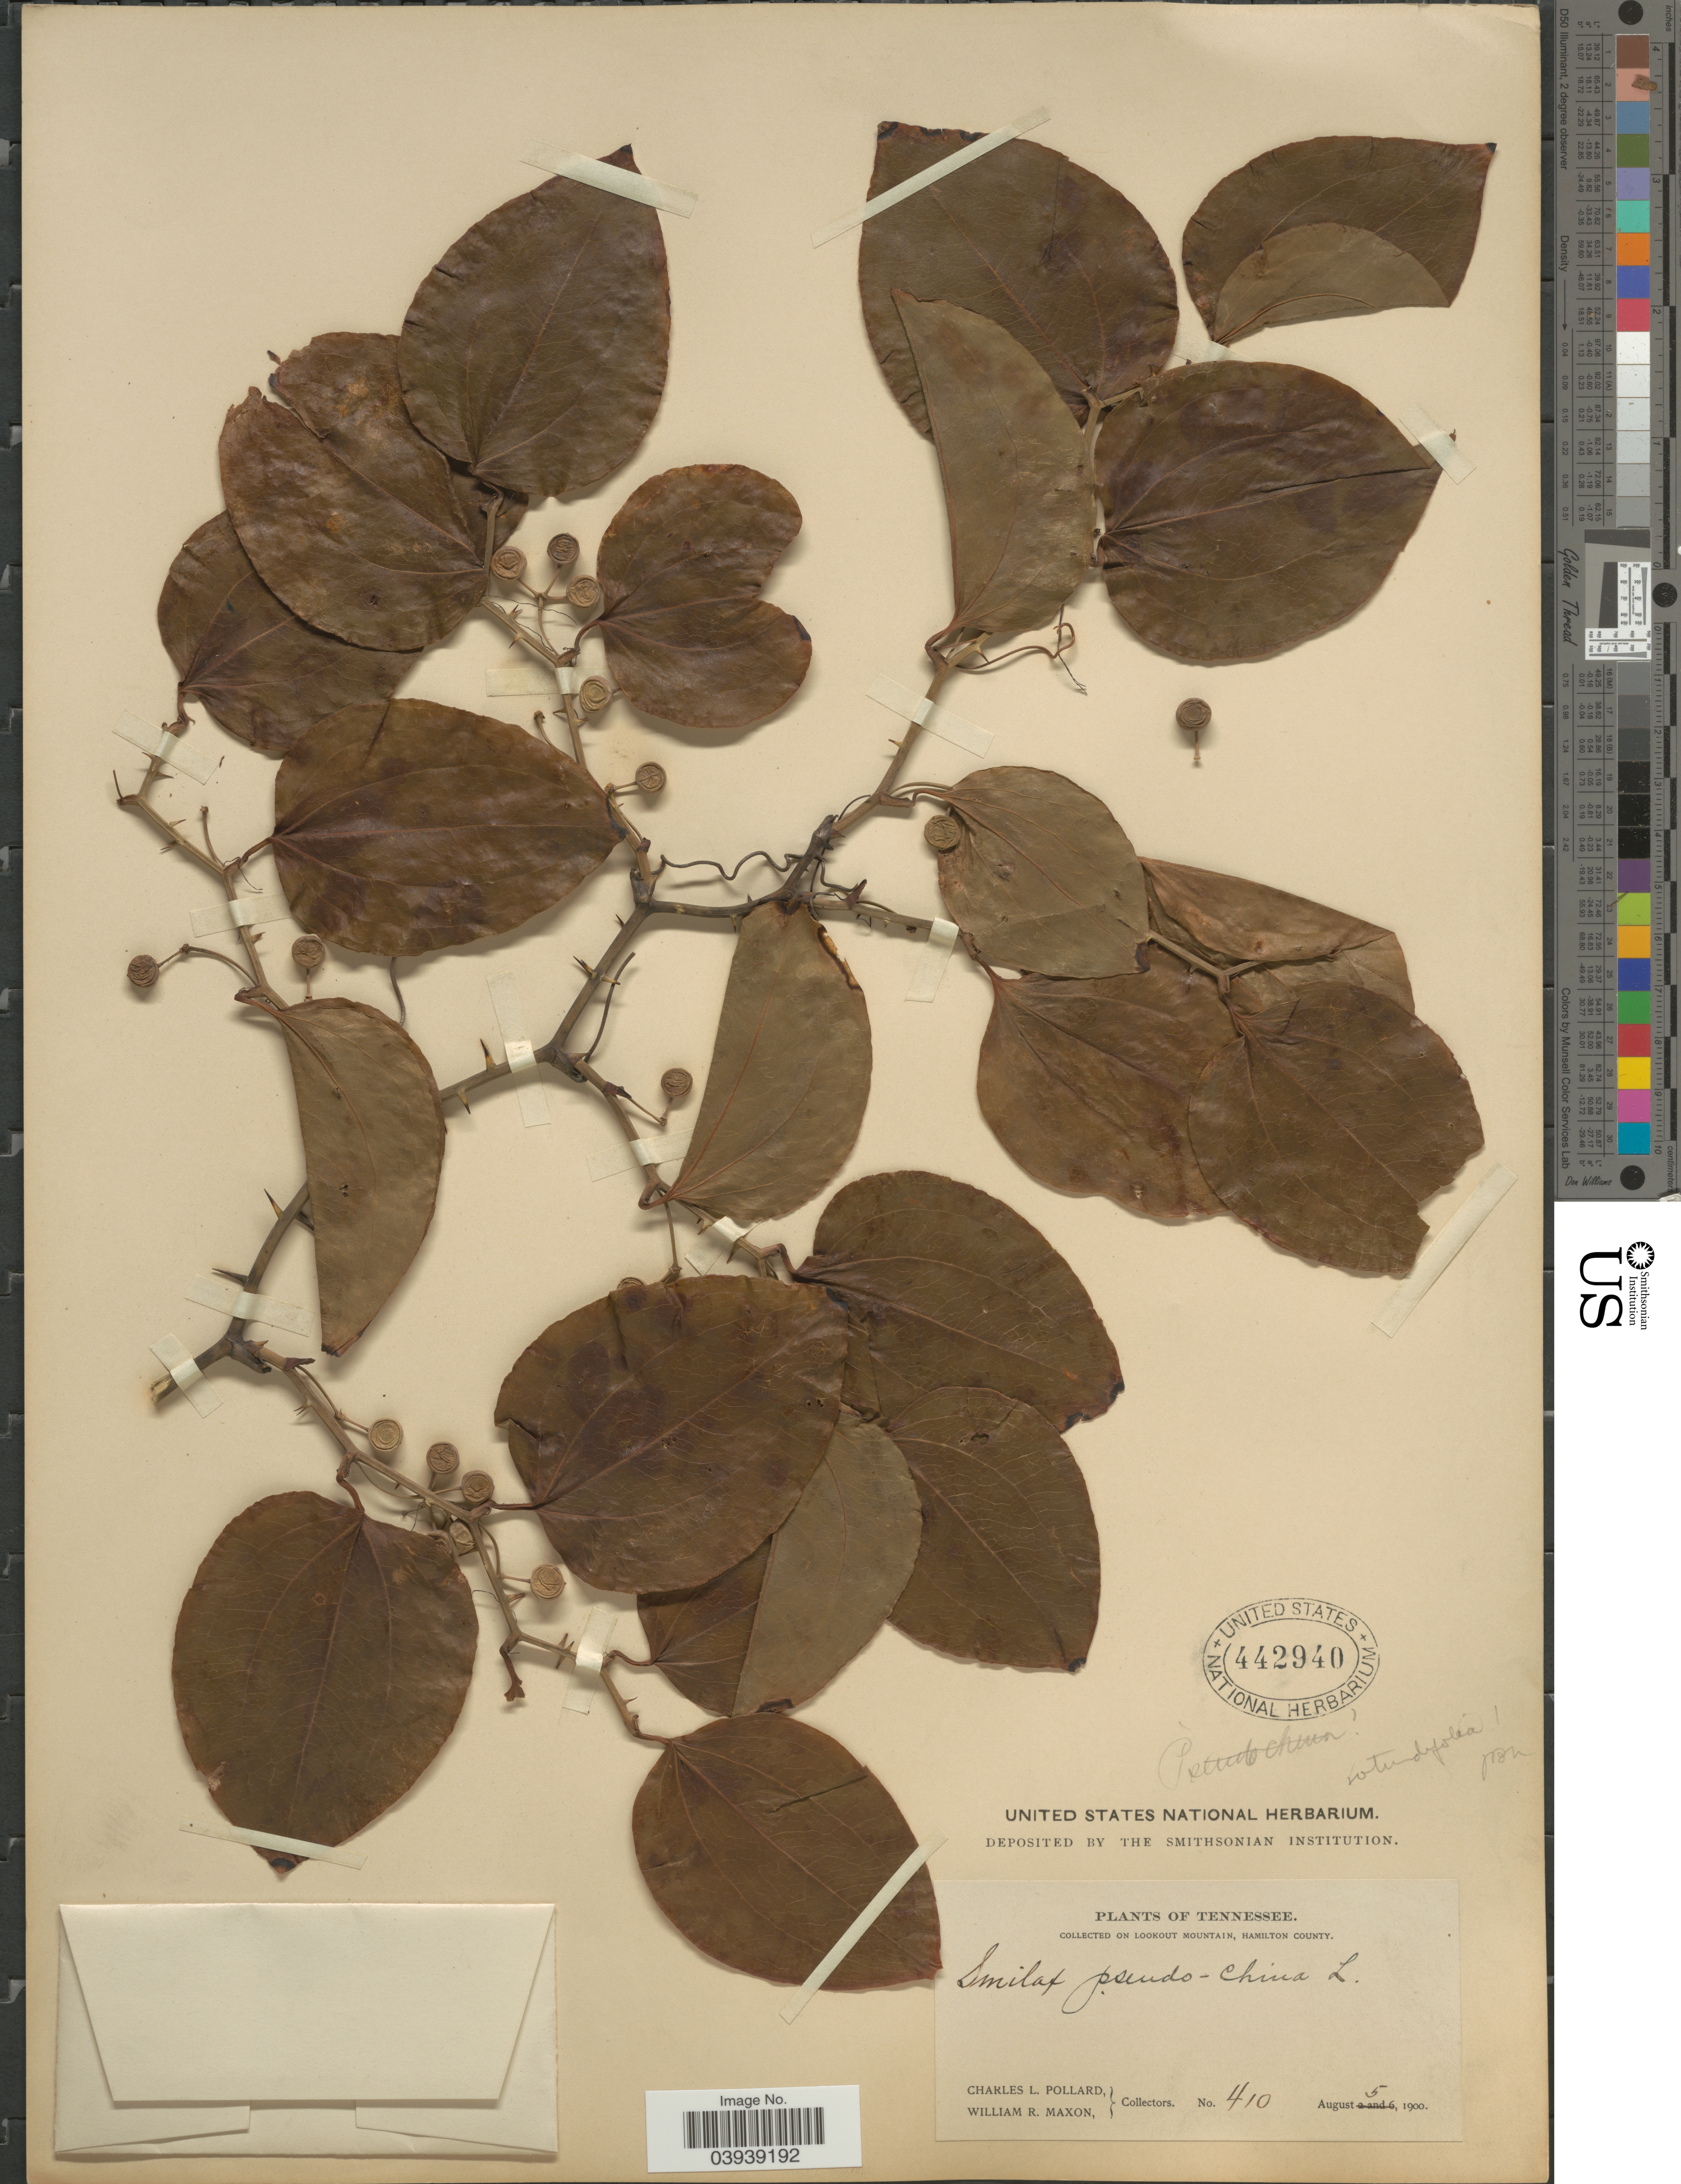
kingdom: Plantae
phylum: Tracheophyta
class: Liliopsida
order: Liliales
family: Smilacaceae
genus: Smilax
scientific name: Smilax rotundifolia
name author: L.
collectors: C. L. Pollard & W. R. Maxon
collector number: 410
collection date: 1900-08-05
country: United States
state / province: Tennessee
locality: On Lookout Mountain, Hamilton County.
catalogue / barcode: US 442940